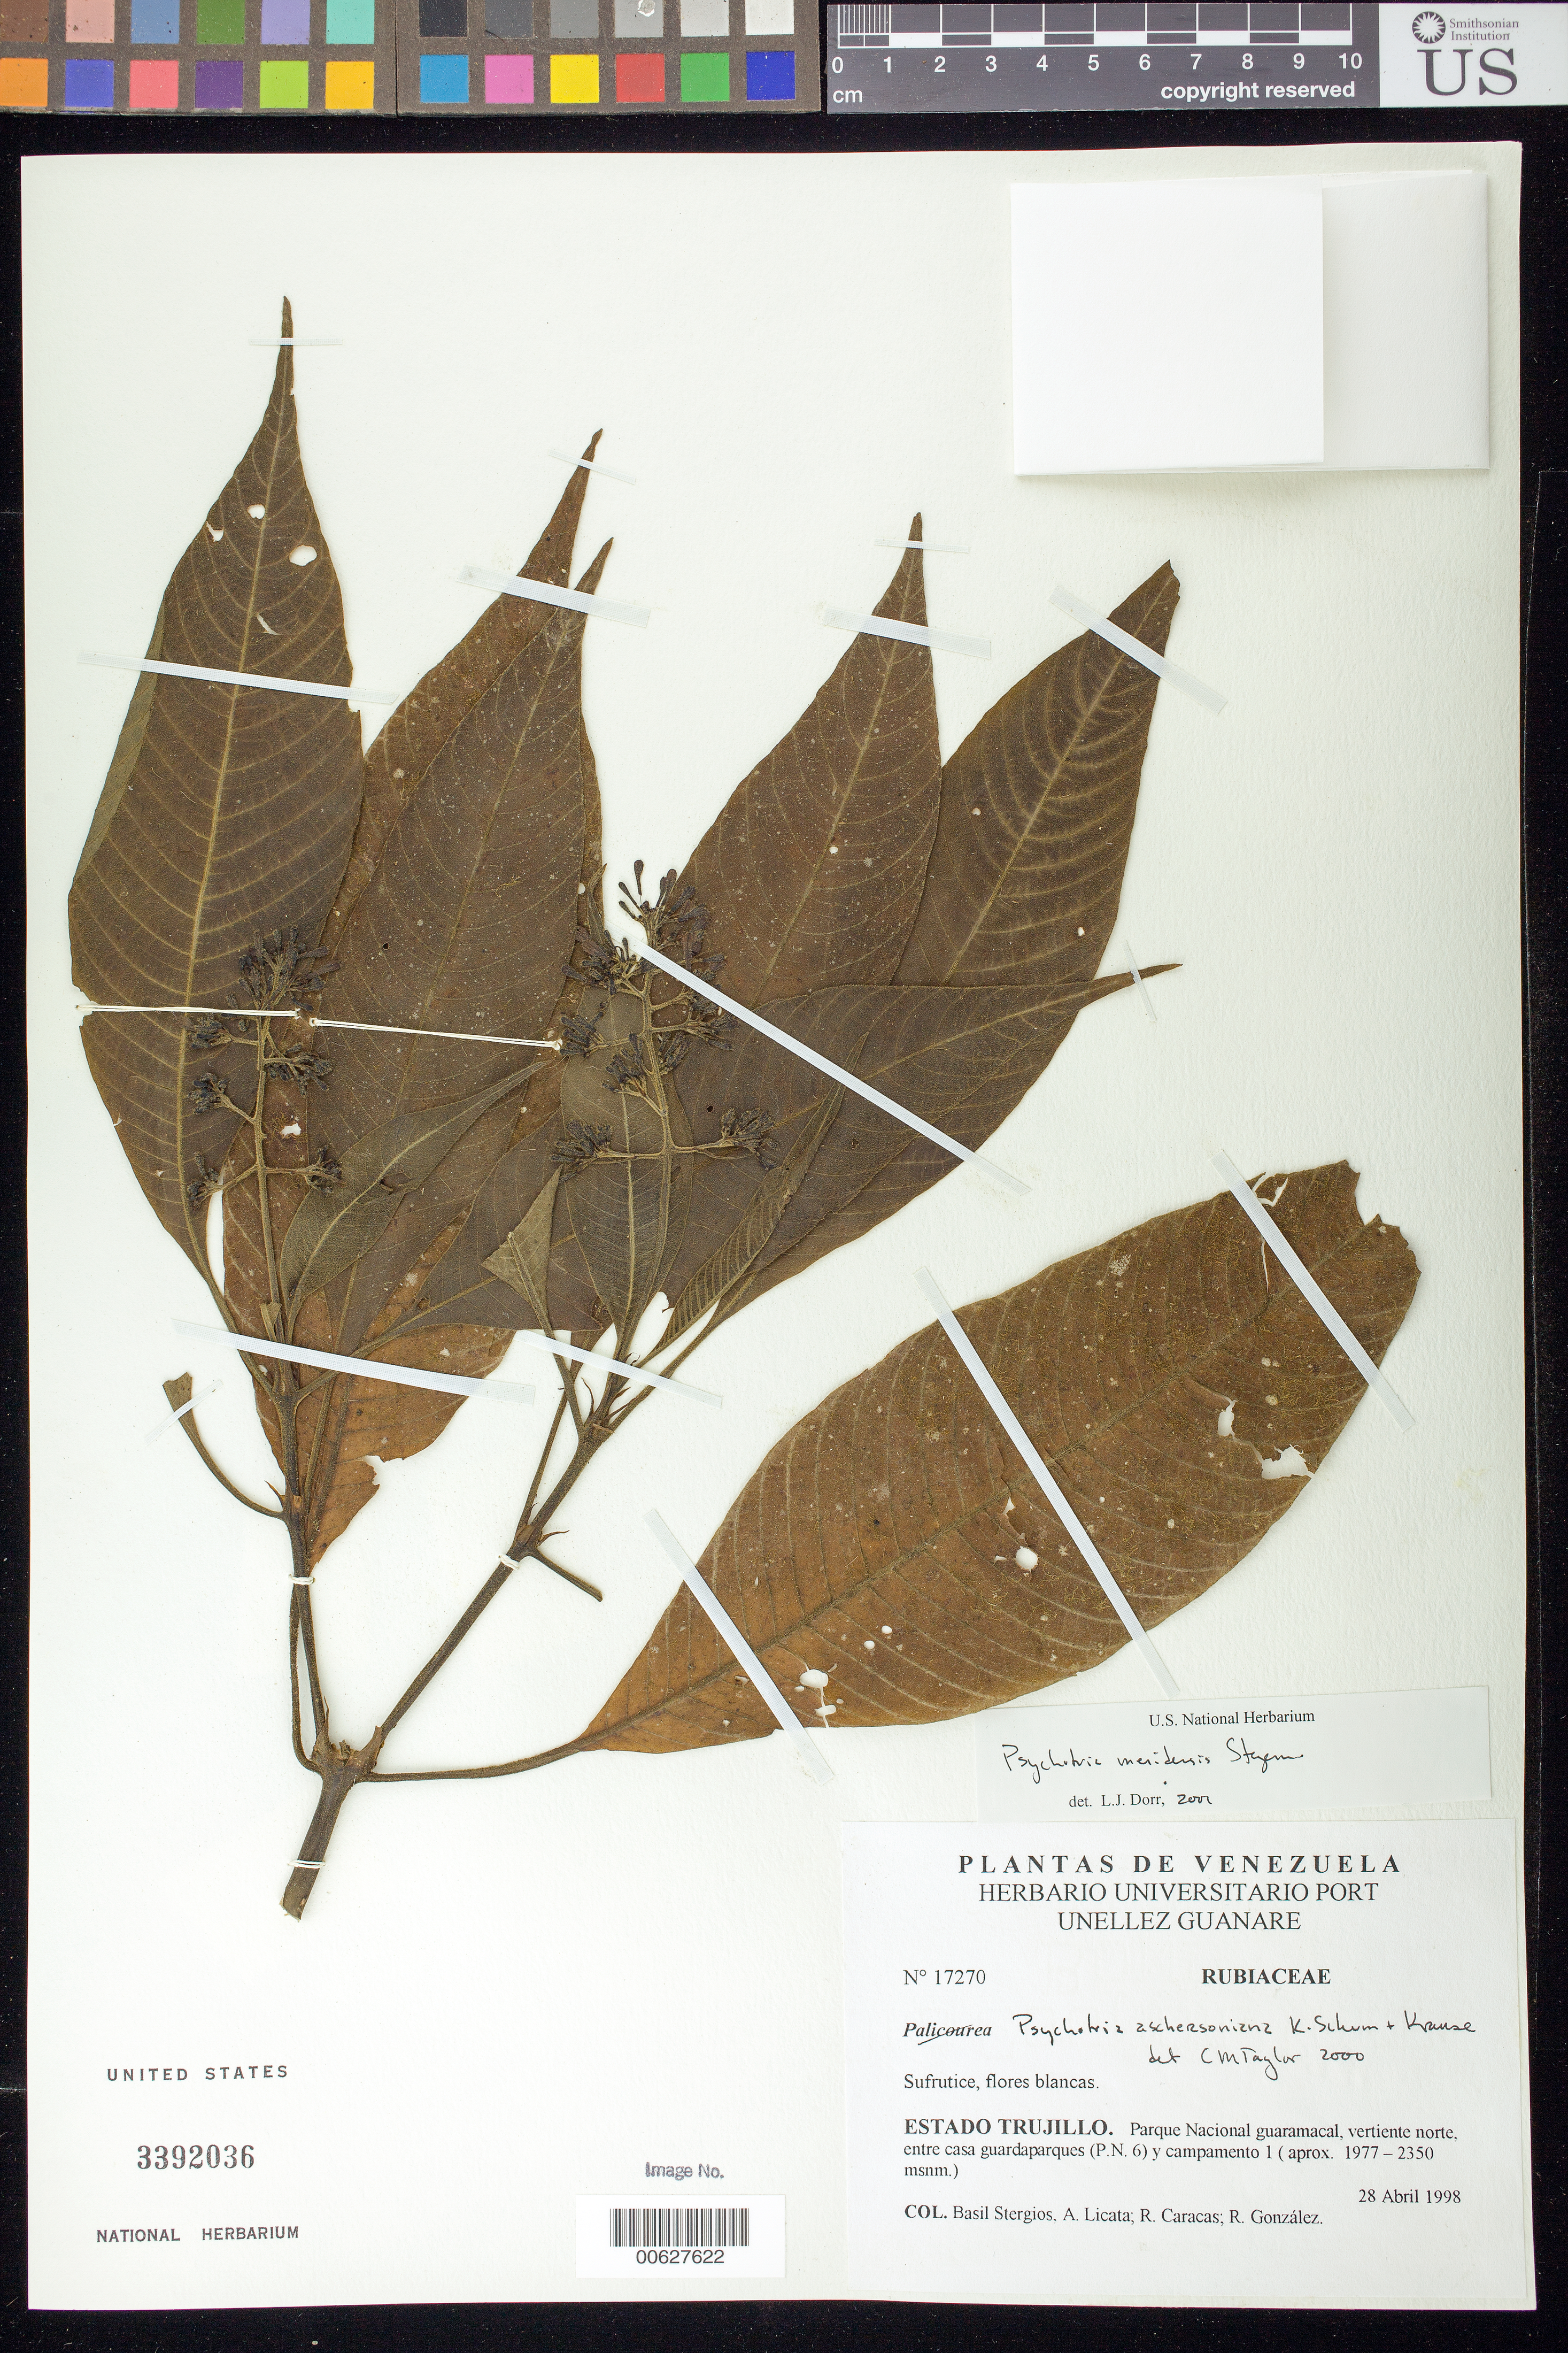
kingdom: Plantae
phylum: Tracheophyta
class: Magnoliopsida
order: Gentianales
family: Rubiaceae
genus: Psychotria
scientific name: Psychotria meridensis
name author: Steyerm.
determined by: Dorr, L. J., (BOT), Smithsonian Institution - National Museum of Natural History (UNITED STATES)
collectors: B. G. Stergios, A. Licata, R. Caracas & R. González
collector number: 17270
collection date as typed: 28 Apr 1998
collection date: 1998-04-28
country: Venezuela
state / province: Trujillo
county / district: Boconó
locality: Parque Nacional Guaramacal, vertiente N, entre casa guardaparques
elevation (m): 1977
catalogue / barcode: US 3392036